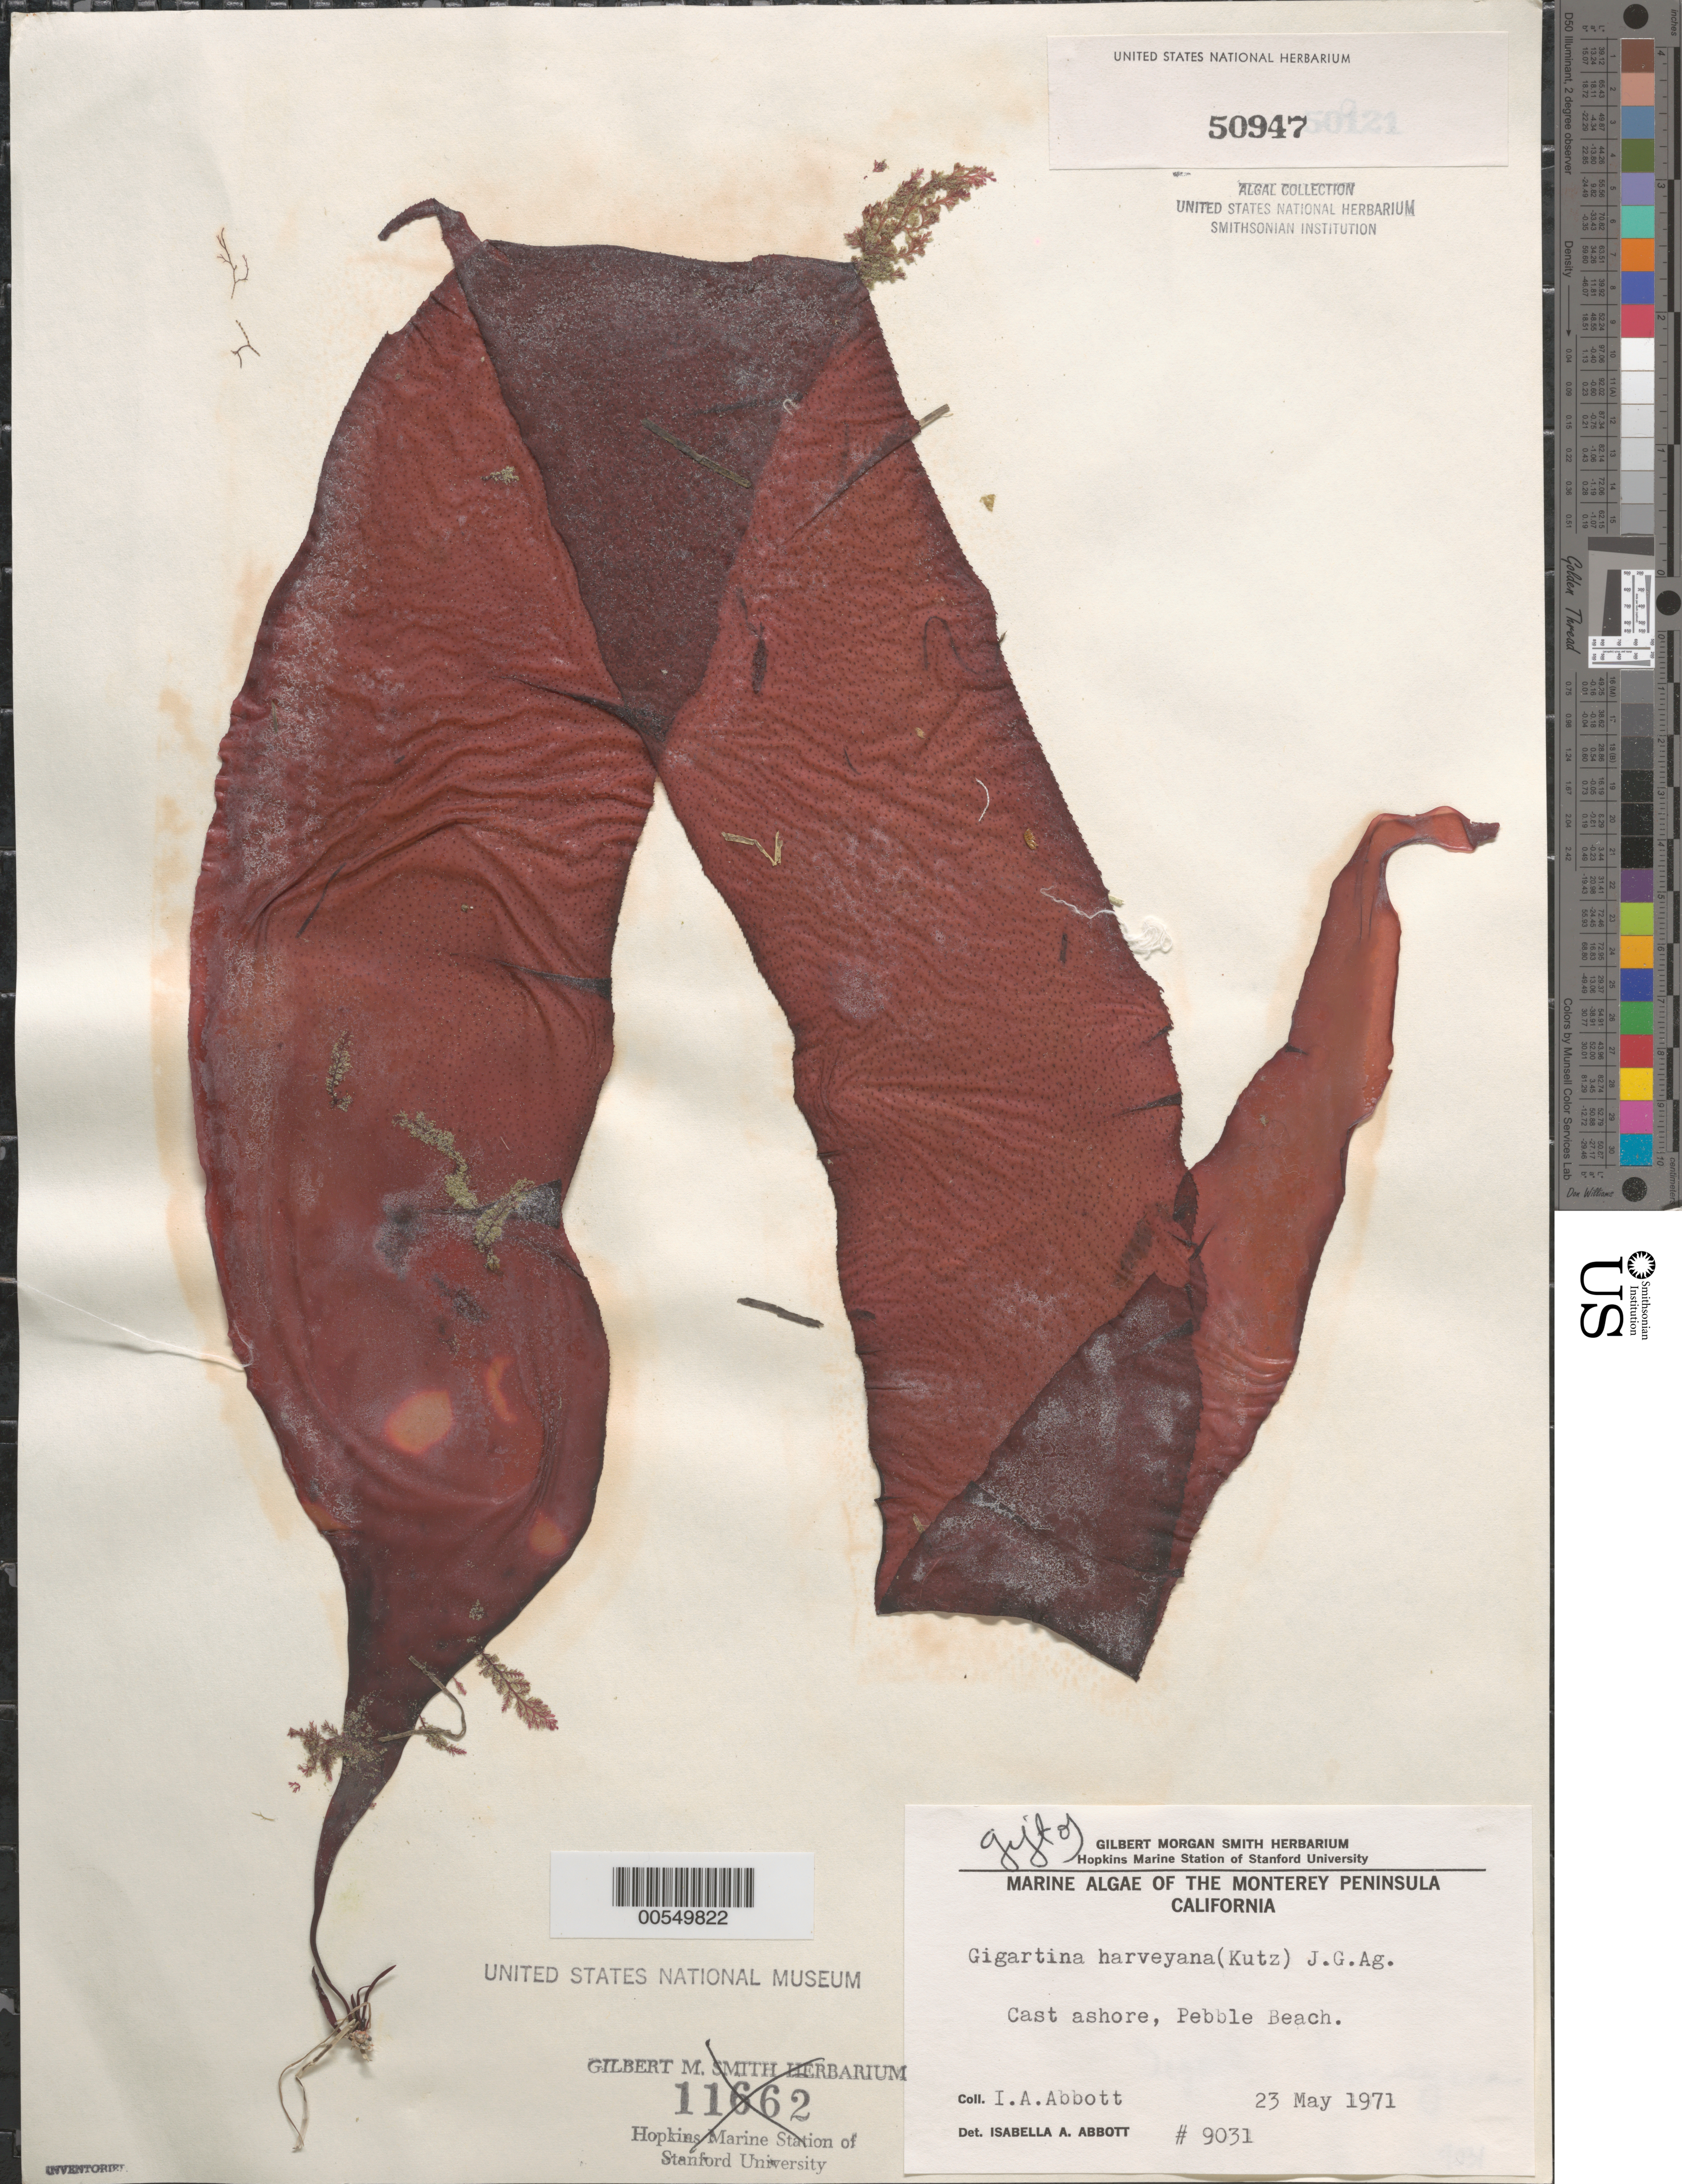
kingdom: Plantae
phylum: Rhodophyta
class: Florideophyceae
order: Gigartinales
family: Gigartinaceae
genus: Chondracanthus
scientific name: Chondracanthus harveyanus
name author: (Kütz.) Guiry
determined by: Algae name updating Project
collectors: I. A. Abbott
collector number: IAA 9031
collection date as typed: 23 May 1971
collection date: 1971-05-23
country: United States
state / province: California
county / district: Monterey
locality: Pebble Beach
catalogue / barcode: US 50947